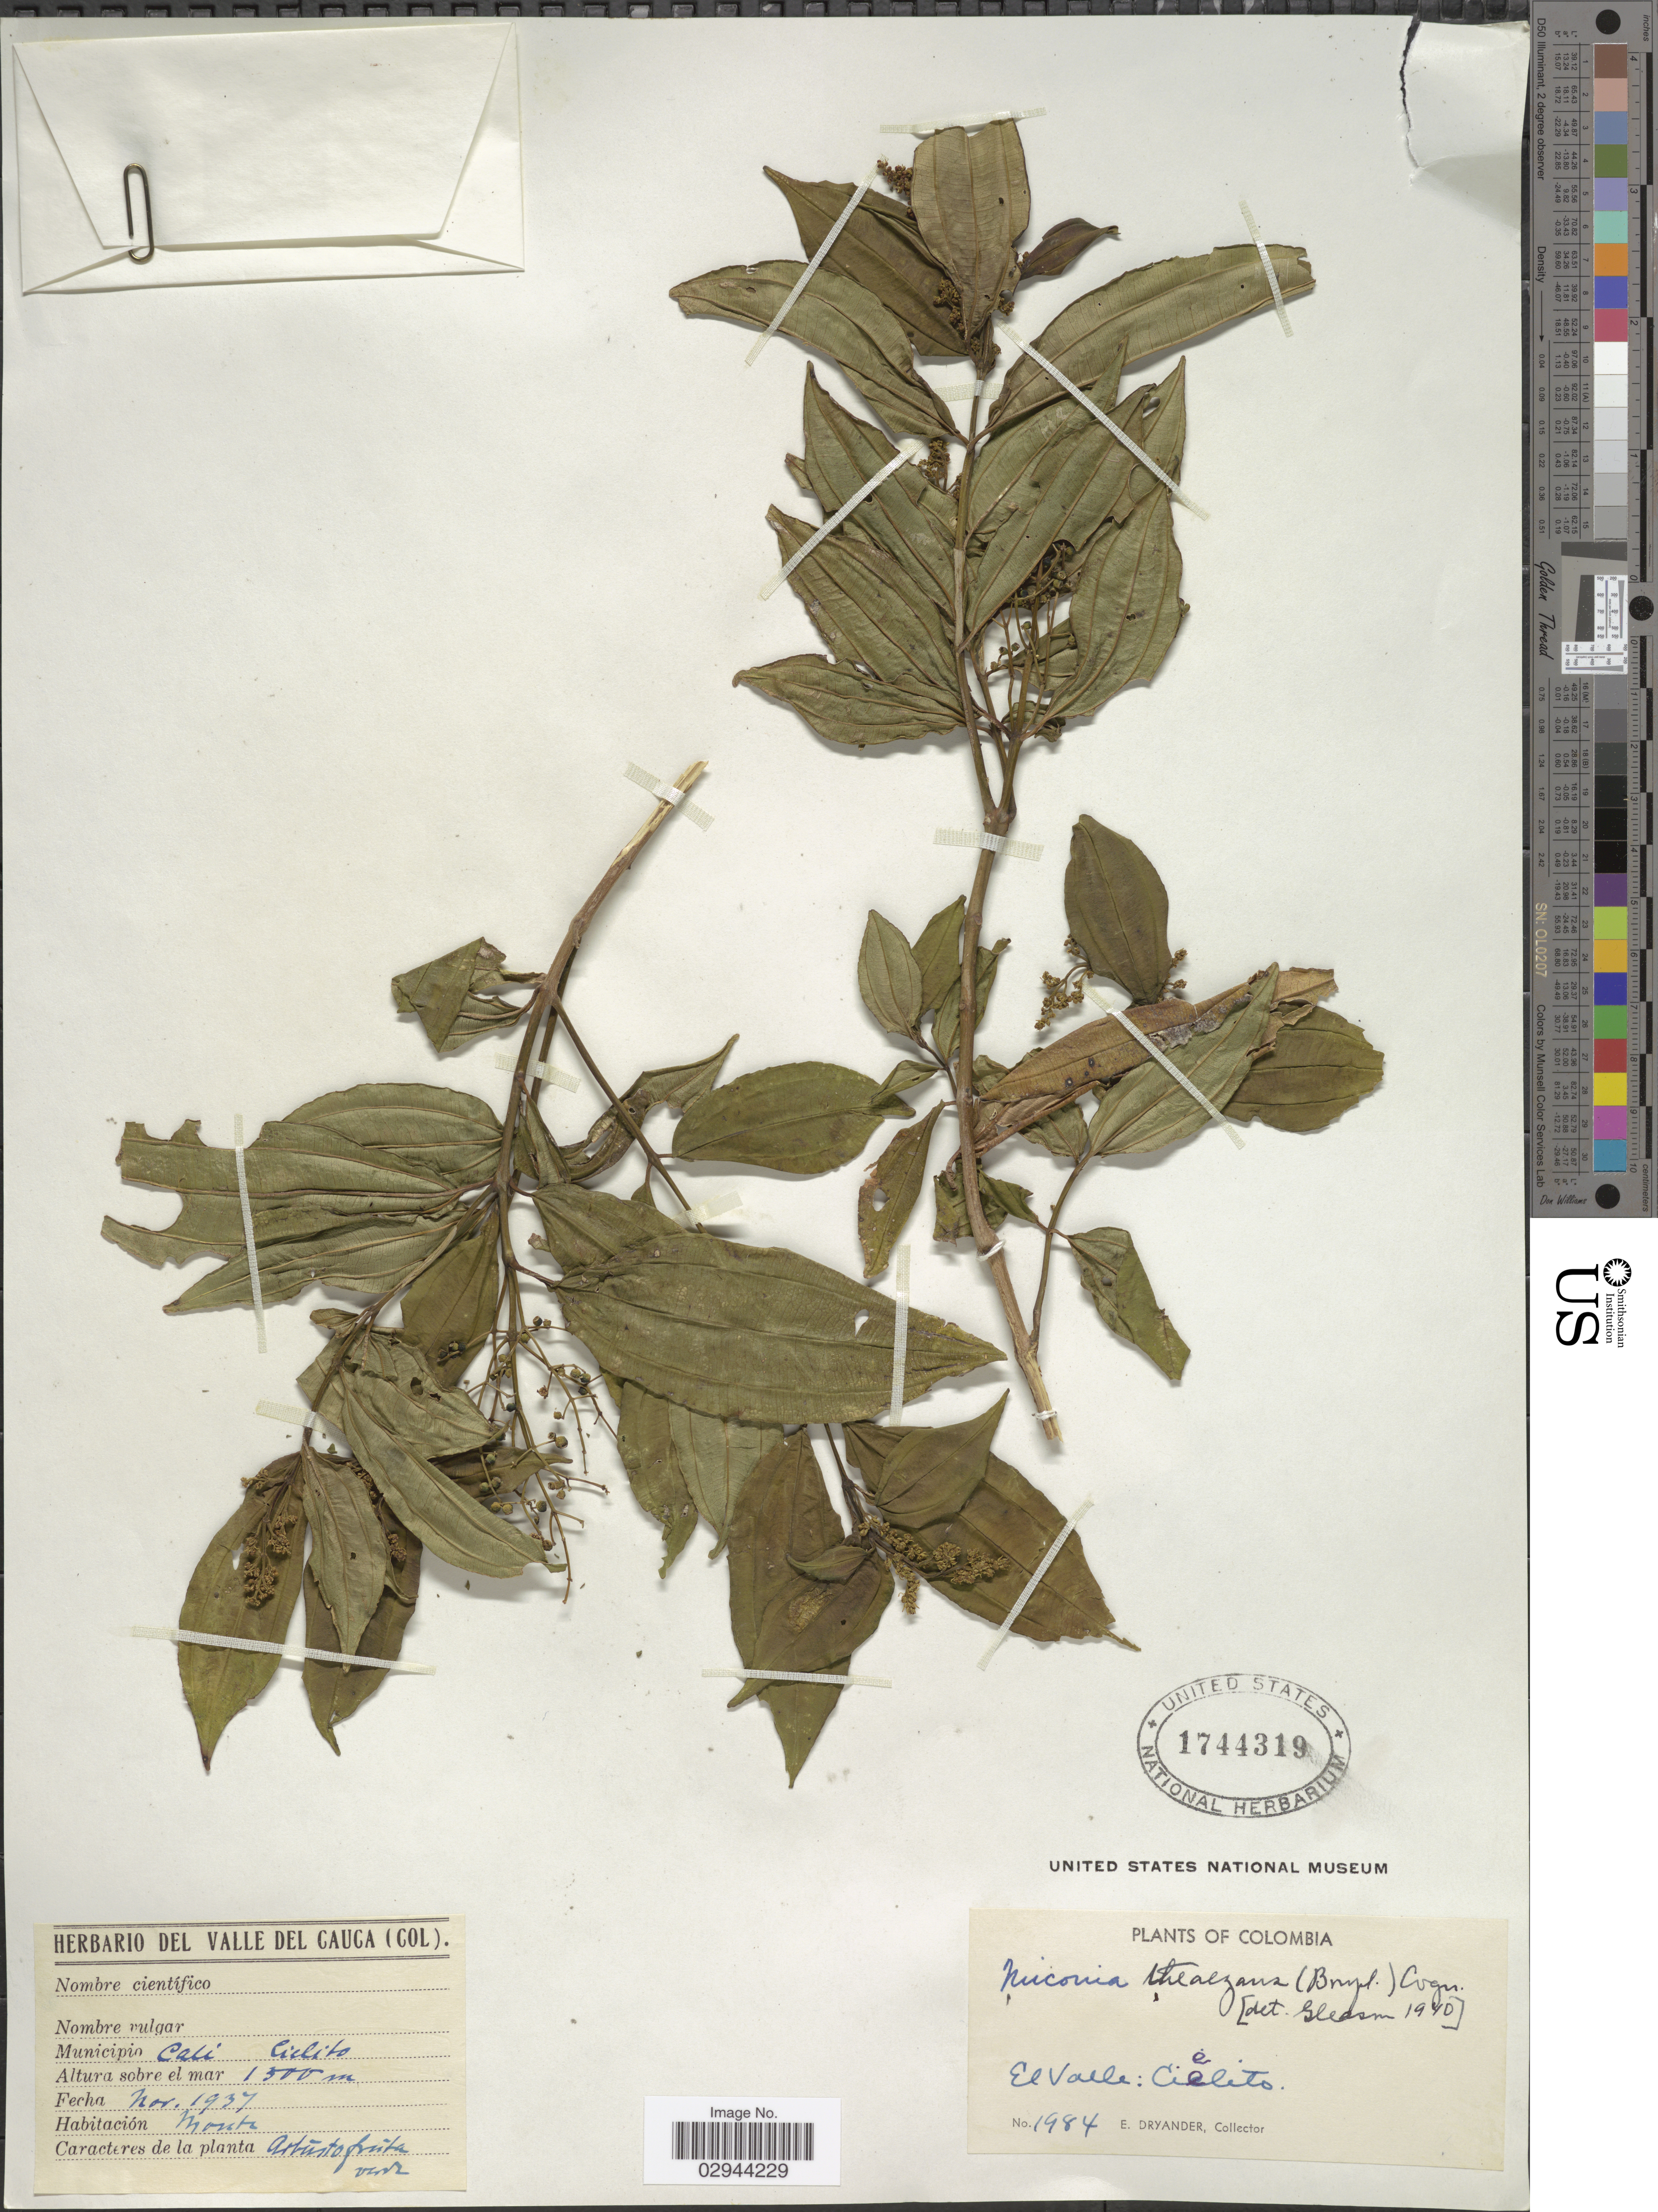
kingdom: Plantae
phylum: Tracheophyta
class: Magnoliopsida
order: Myrtales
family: Melastomataceae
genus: Miconia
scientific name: Miconia theizans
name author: (Bonpl.) Cogn.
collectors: E. Dryander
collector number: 1984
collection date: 1937-11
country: Colombia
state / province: Valle del Cauca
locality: El Valle, Cielito, Municipio Cali Cielito.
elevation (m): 1300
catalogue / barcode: US 1744319